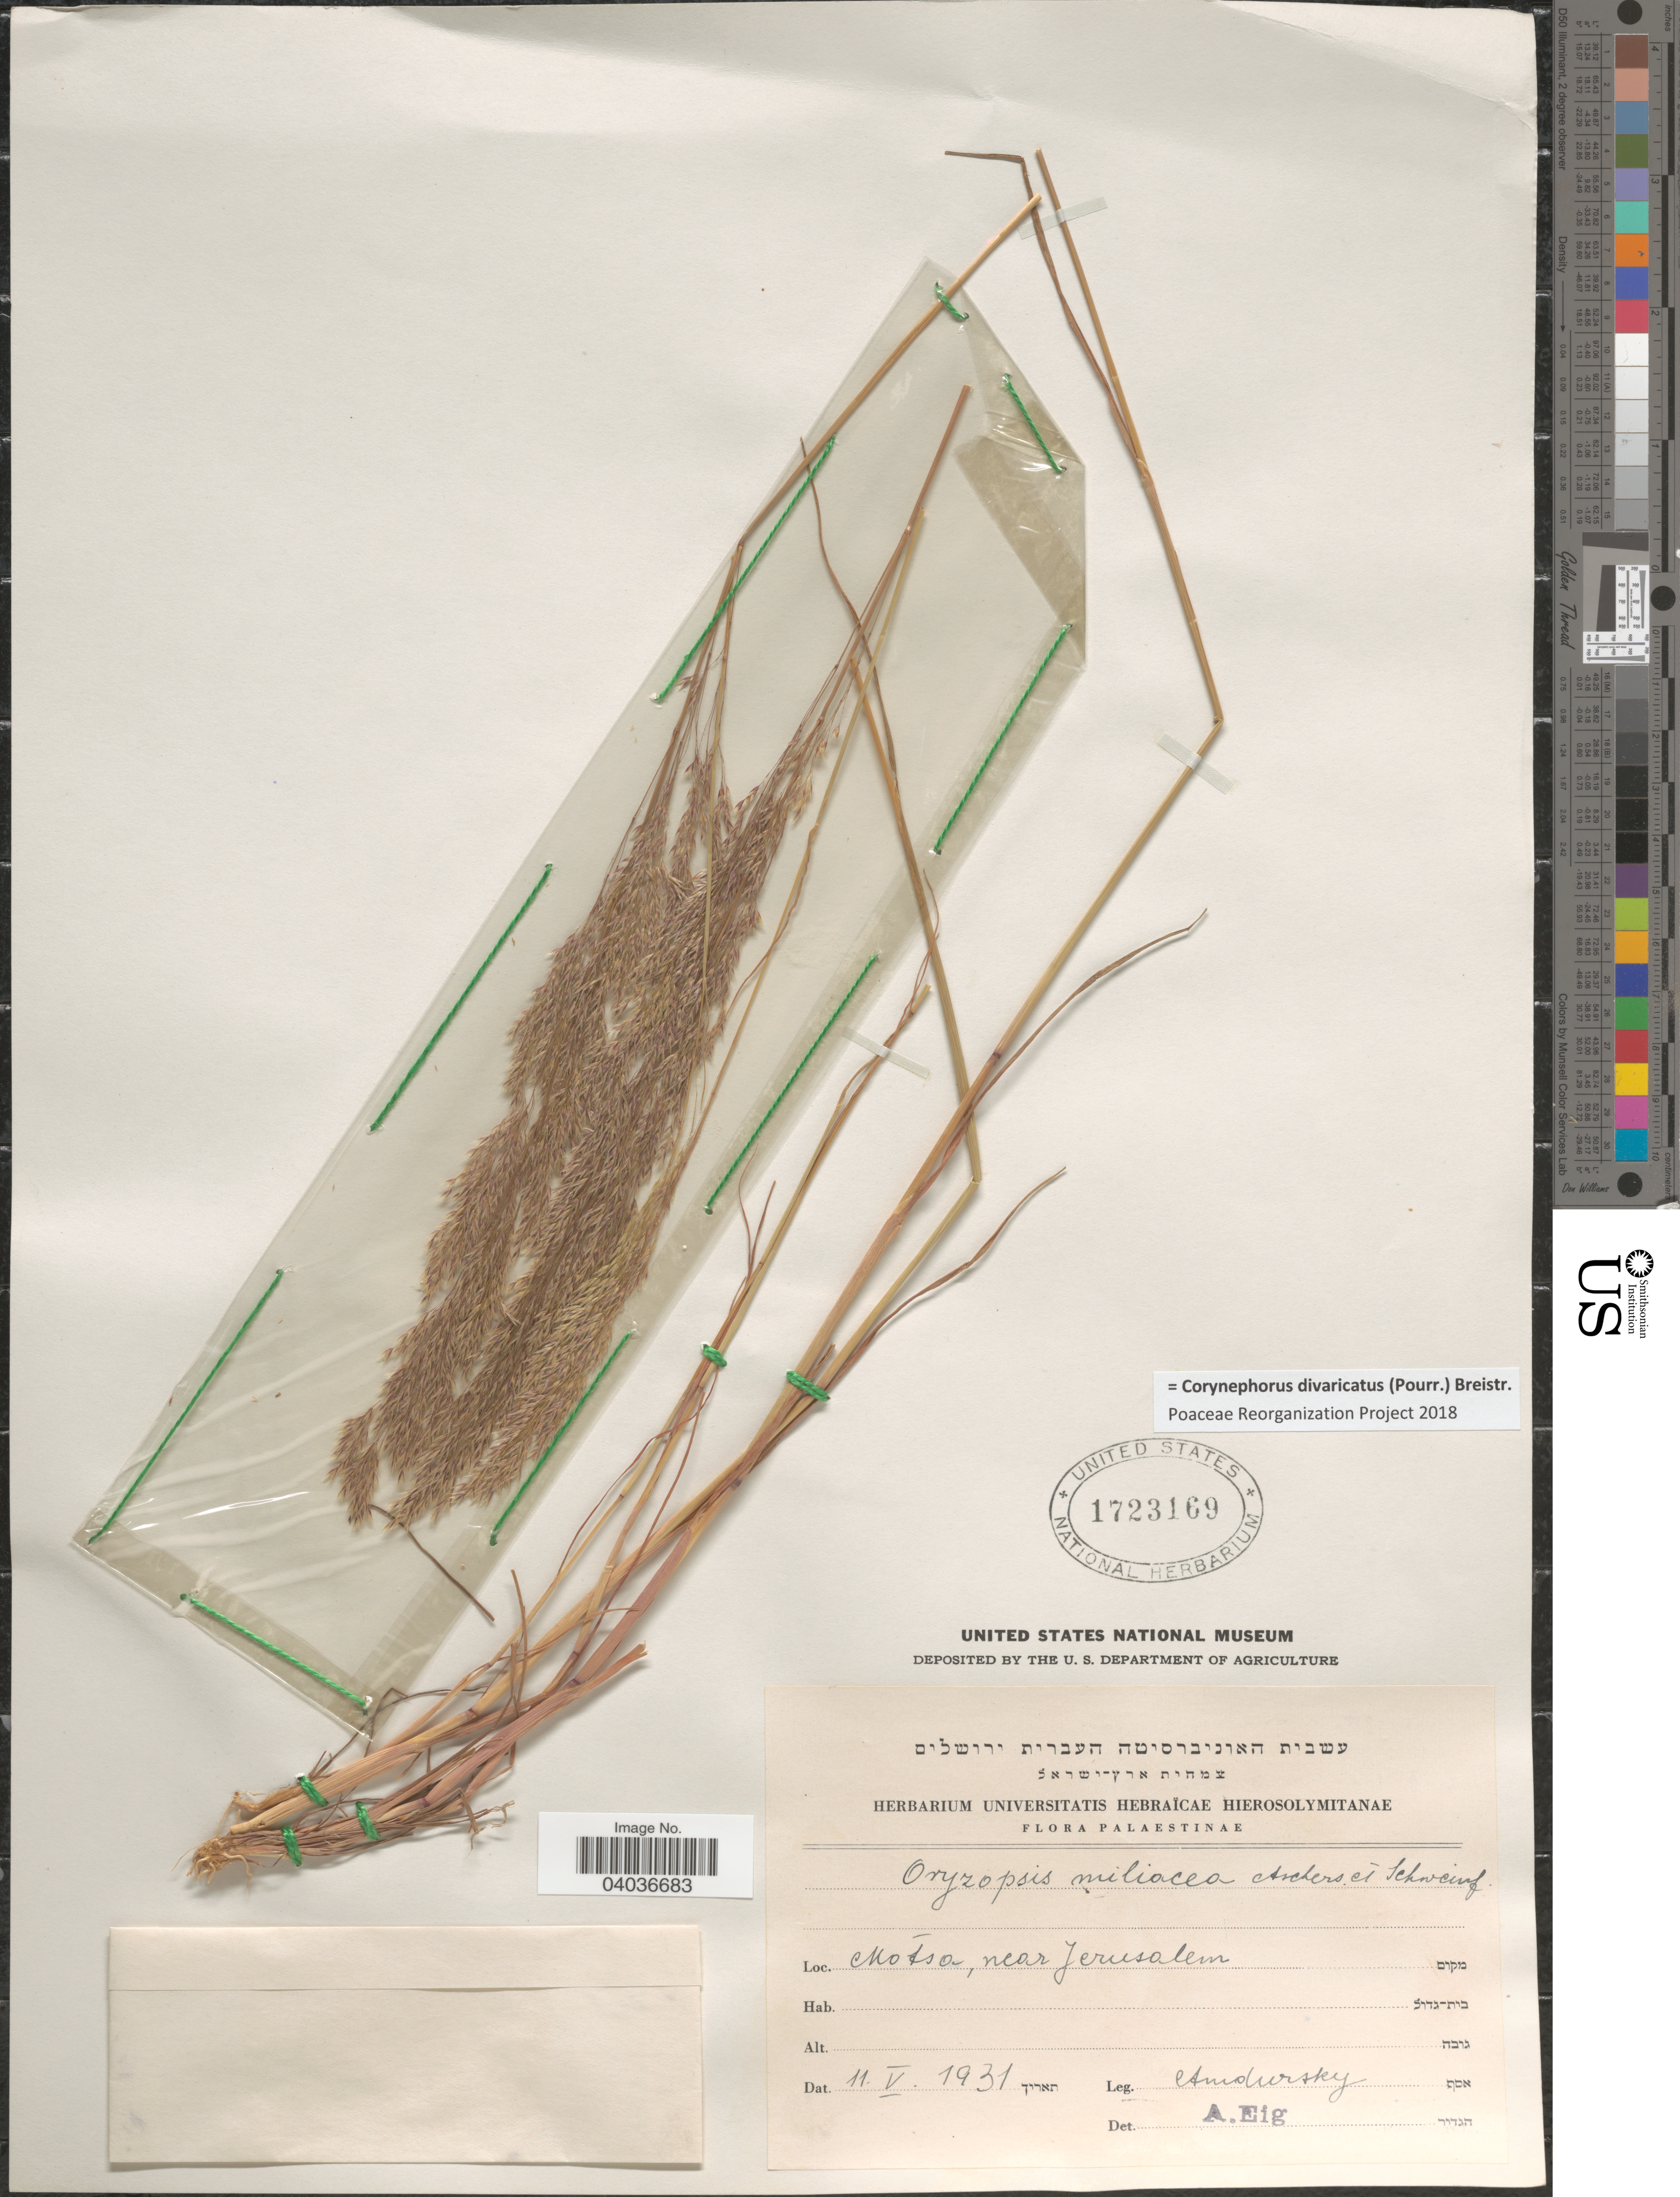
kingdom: Plantae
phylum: Tracheophyta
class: Liliopsida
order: Poales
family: Poaceae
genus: Corynephorus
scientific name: Corynephorus divaricatus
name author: (Pourr.) Breistroffer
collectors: I. Amdursky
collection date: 1931-05-11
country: Israel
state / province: Jerusalem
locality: Palaestinae. Motsa, near Jerusalem.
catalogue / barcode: US 1723169